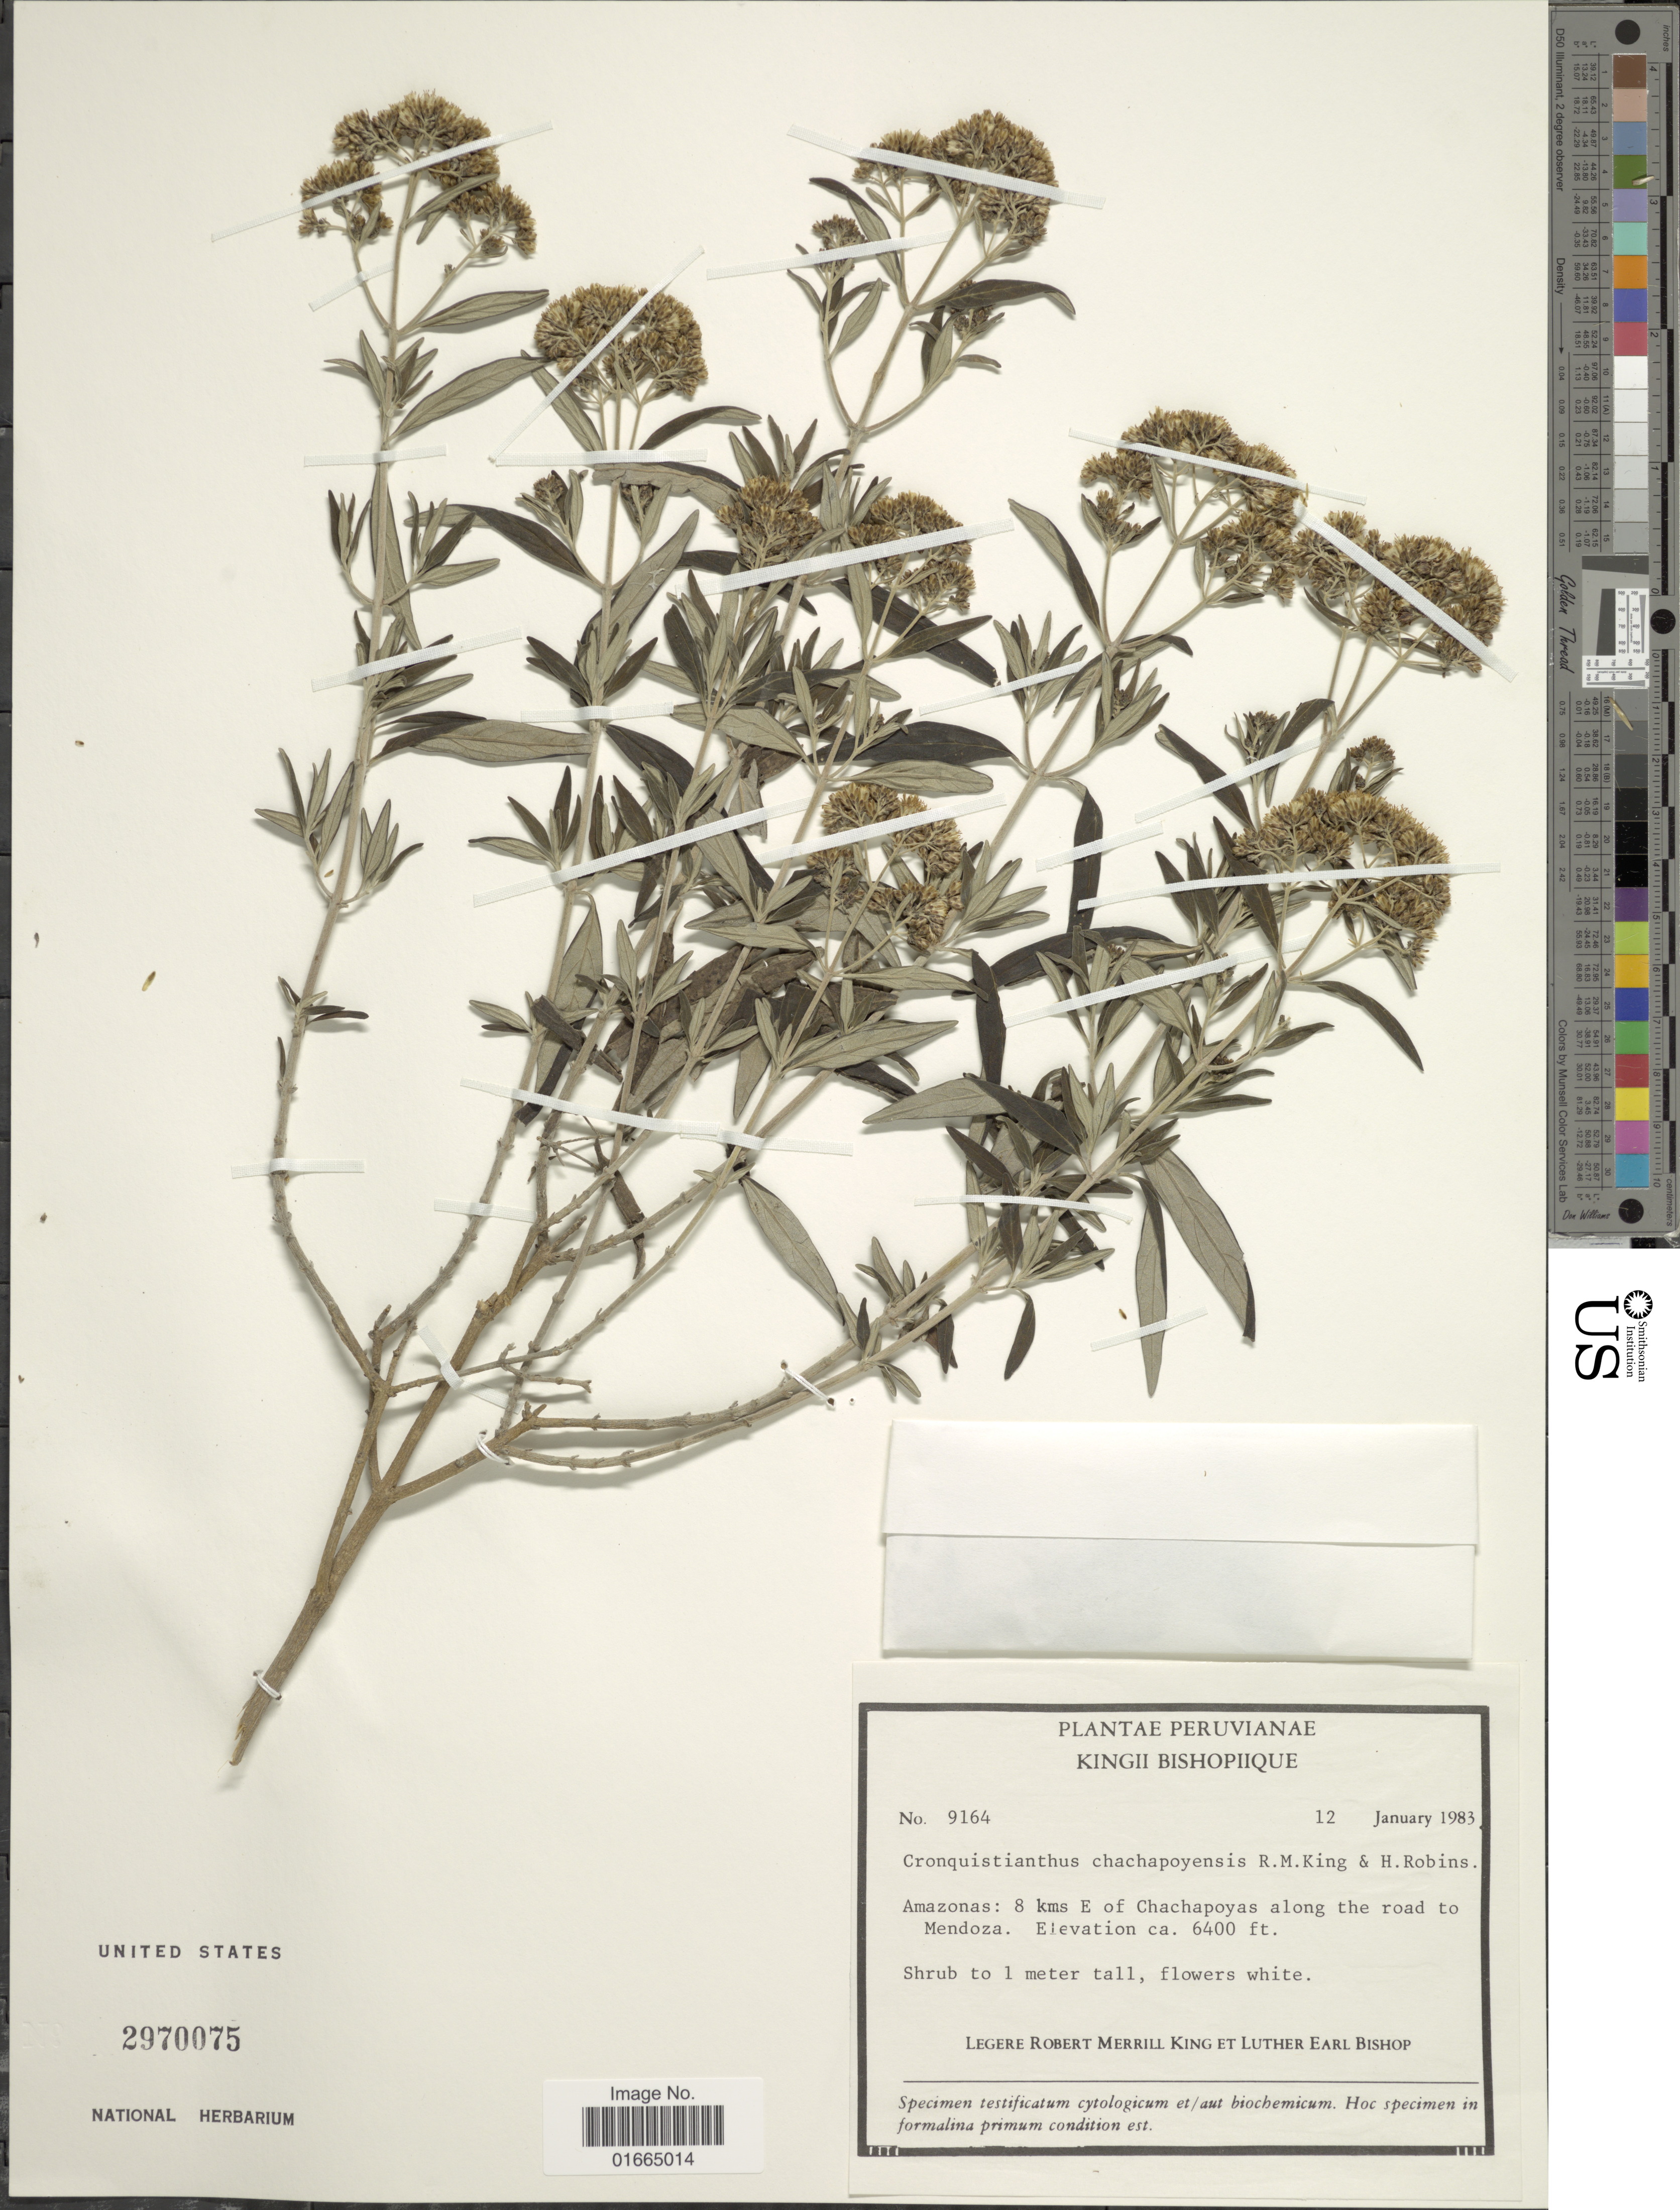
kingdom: Plantae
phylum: Tracheophyta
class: Magnoliopsida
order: Asterales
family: Asteraceae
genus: Cronquistianthus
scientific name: Cronquistianthus chachapoyensis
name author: R.M. King & H. Rob.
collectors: R. M. King & L. E. Bishop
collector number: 9164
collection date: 1983-01-12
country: Peru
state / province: Amazonas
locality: Amazonas: 8 kms E of Chachapoyas along the road to Mendoza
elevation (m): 1951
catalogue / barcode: US 2970075